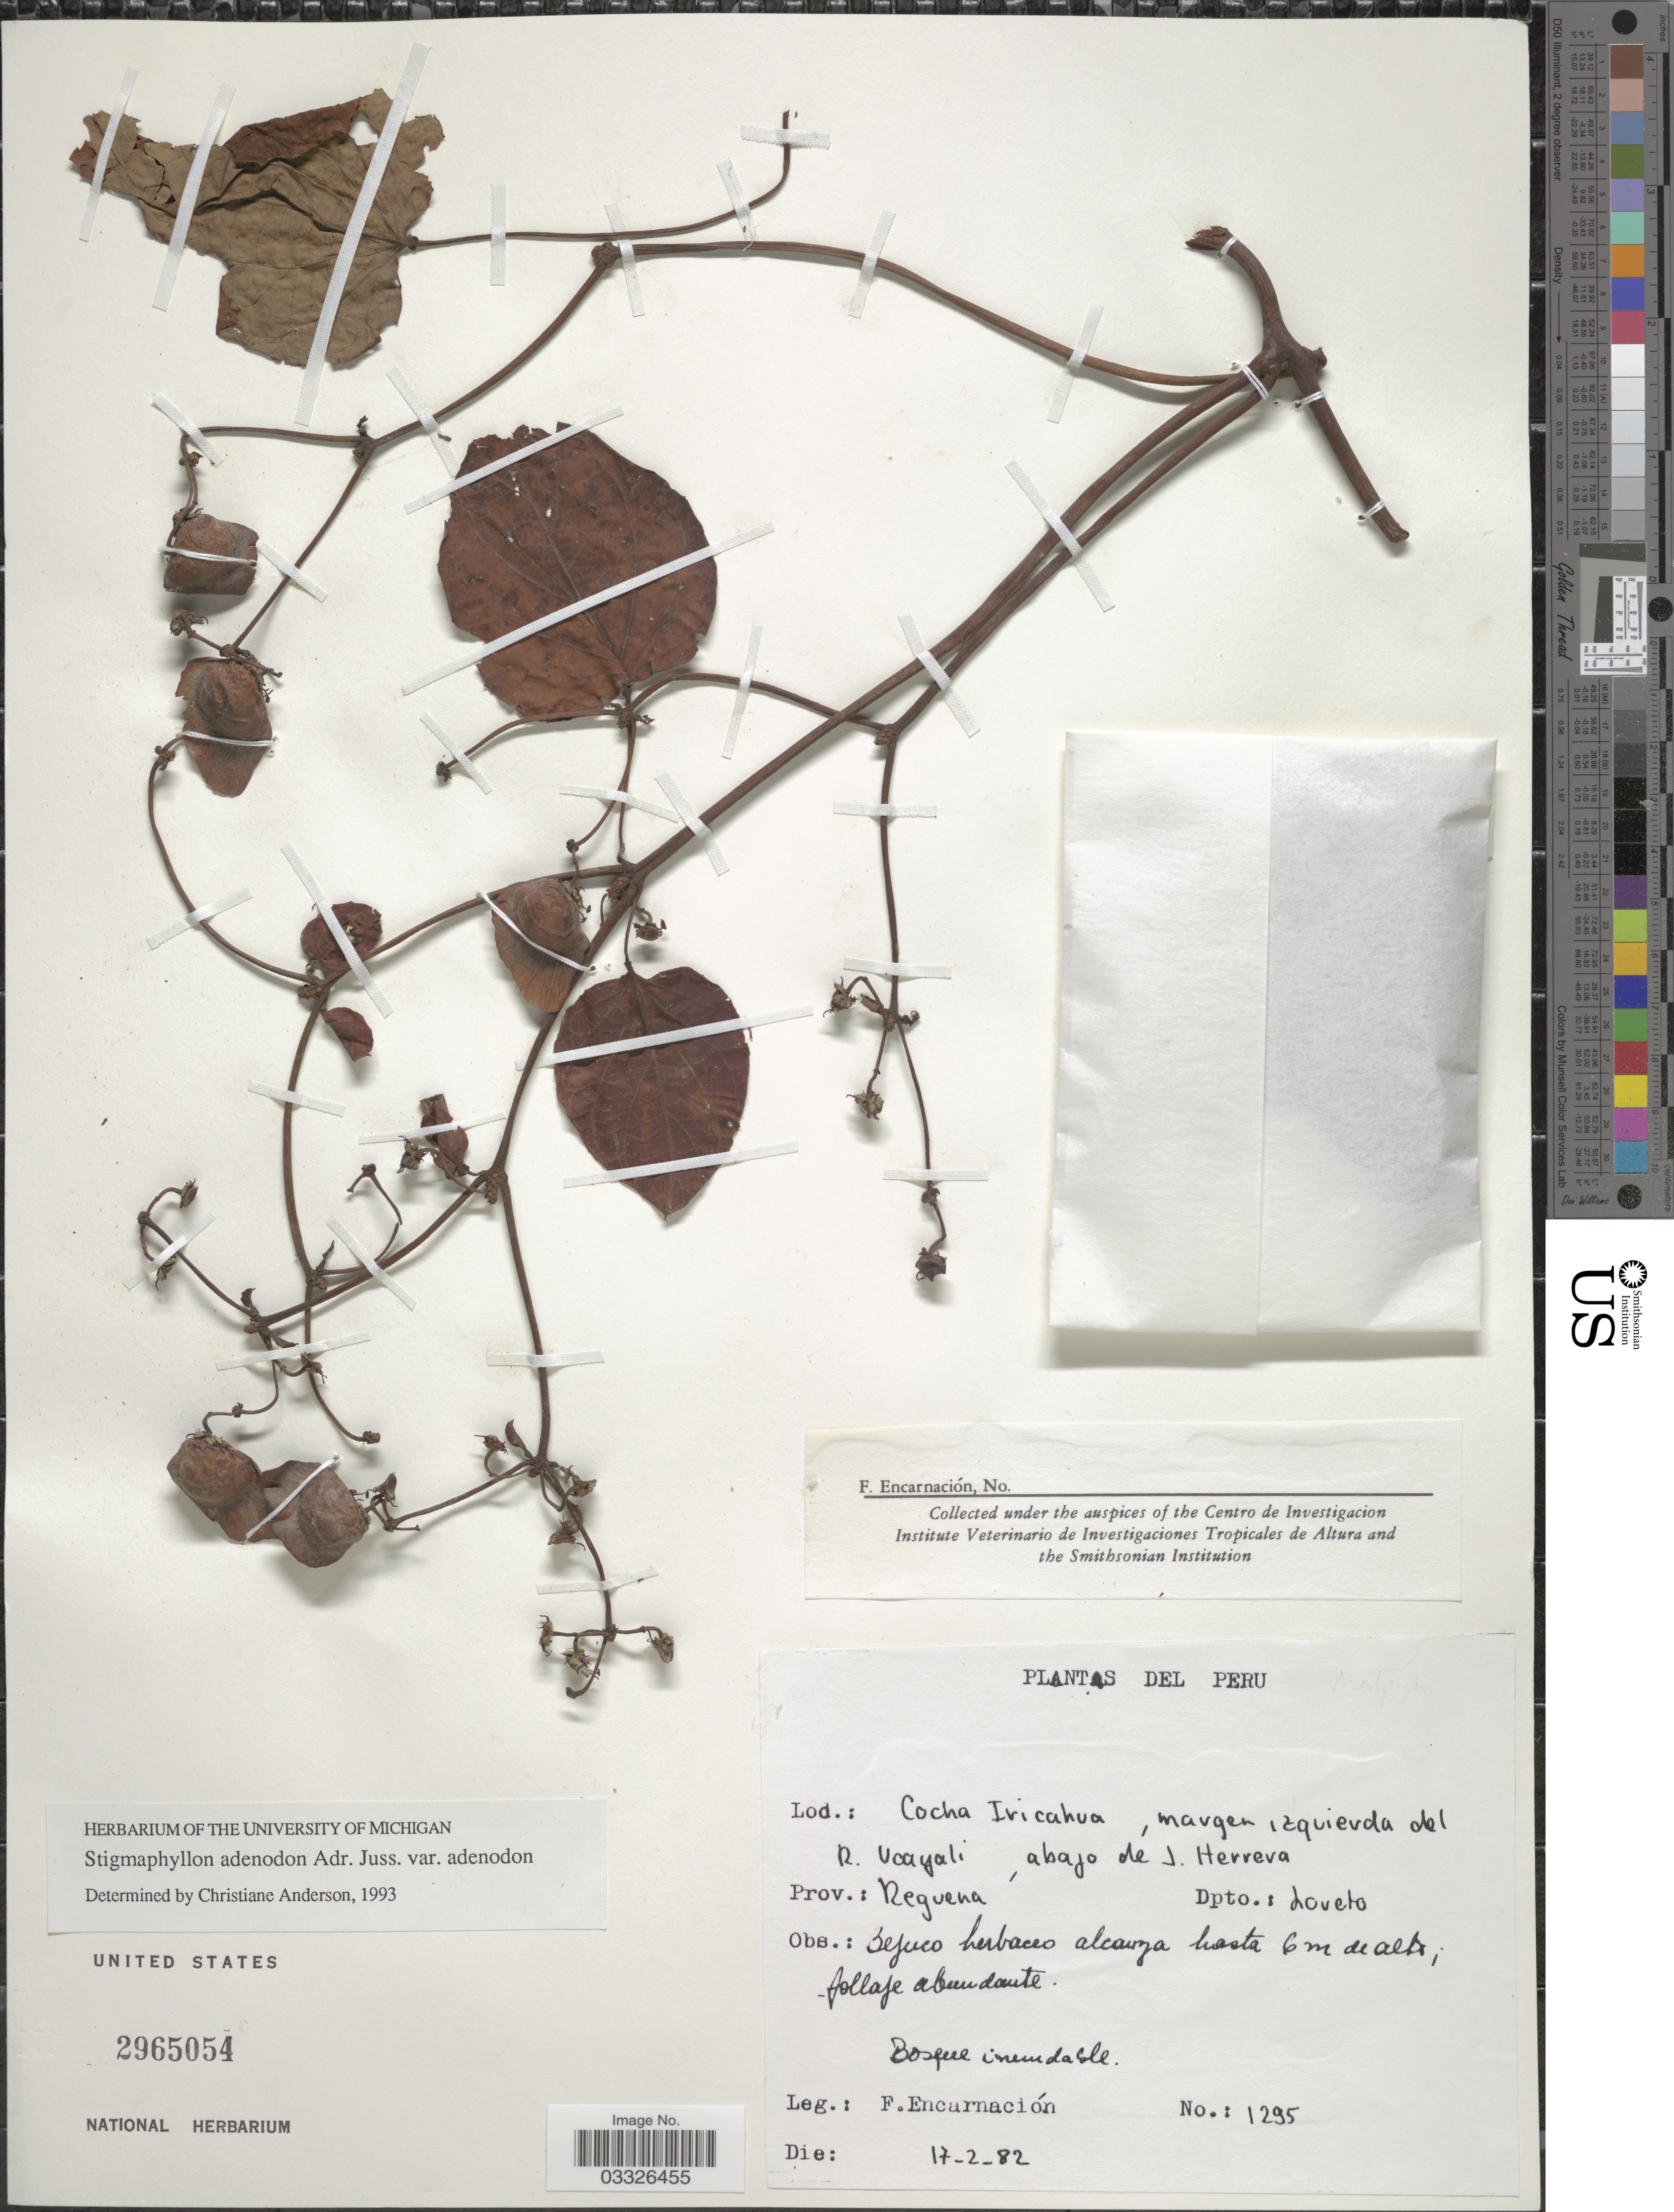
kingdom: Plantae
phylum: Tracheophyta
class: Magnoliopsida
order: Malpighiales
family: Malpighiaceae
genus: Stigmaphyllon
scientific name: Stigmaphyllon adenodon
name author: A. Juss.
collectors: F. Encarnación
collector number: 1295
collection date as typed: Transcribed d/m/y: 17/2/82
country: Peru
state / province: Loreto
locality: Cocha Iricahua, margen izquierda del R. Ucayali, abajo de J. Herrera, Prov. Requena, Dpto. Loreto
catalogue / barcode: US 2965054